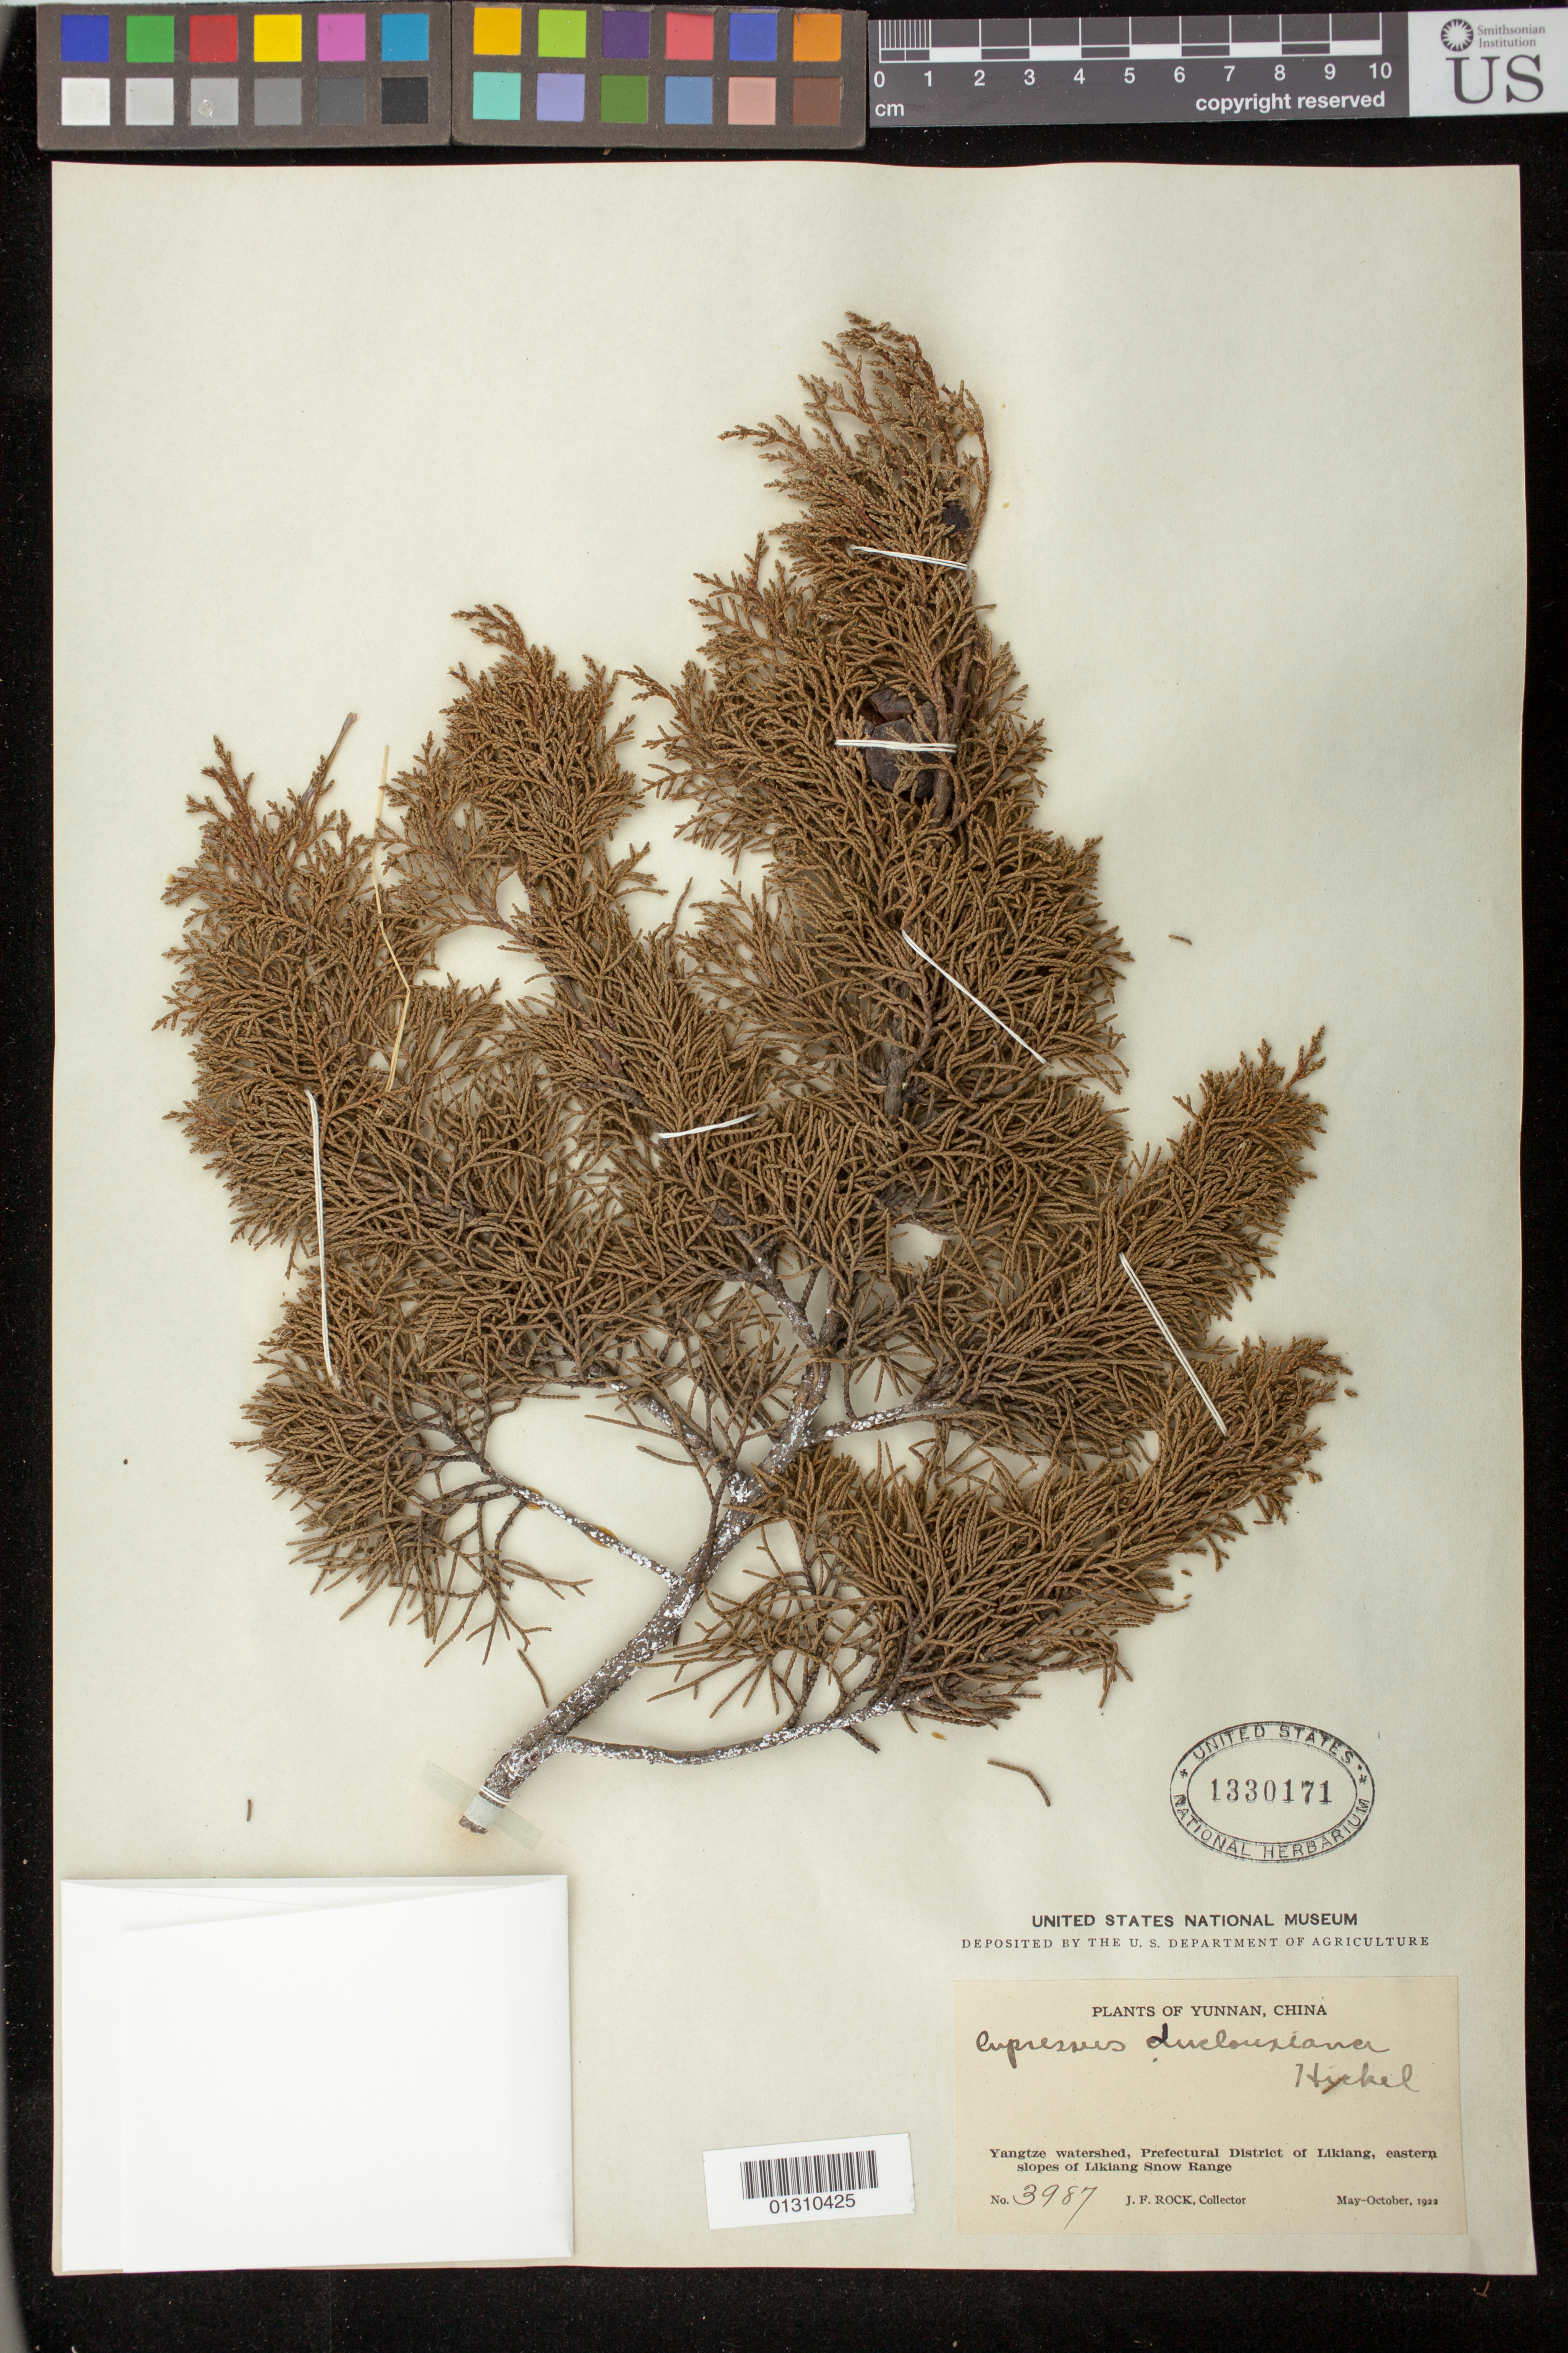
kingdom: Plantae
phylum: Tracheophyta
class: Pinopsida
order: Pinales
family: Cupressaceae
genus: Cupressus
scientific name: Cupressus duclouxiana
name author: Hickel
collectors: J. F. Rock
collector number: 3987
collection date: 1922-05/1922-10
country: China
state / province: Yunnan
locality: Yangtze watershed, Prefectural District of Likiang, eastern slopes of Likiang Snow Range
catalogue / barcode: US 1330171